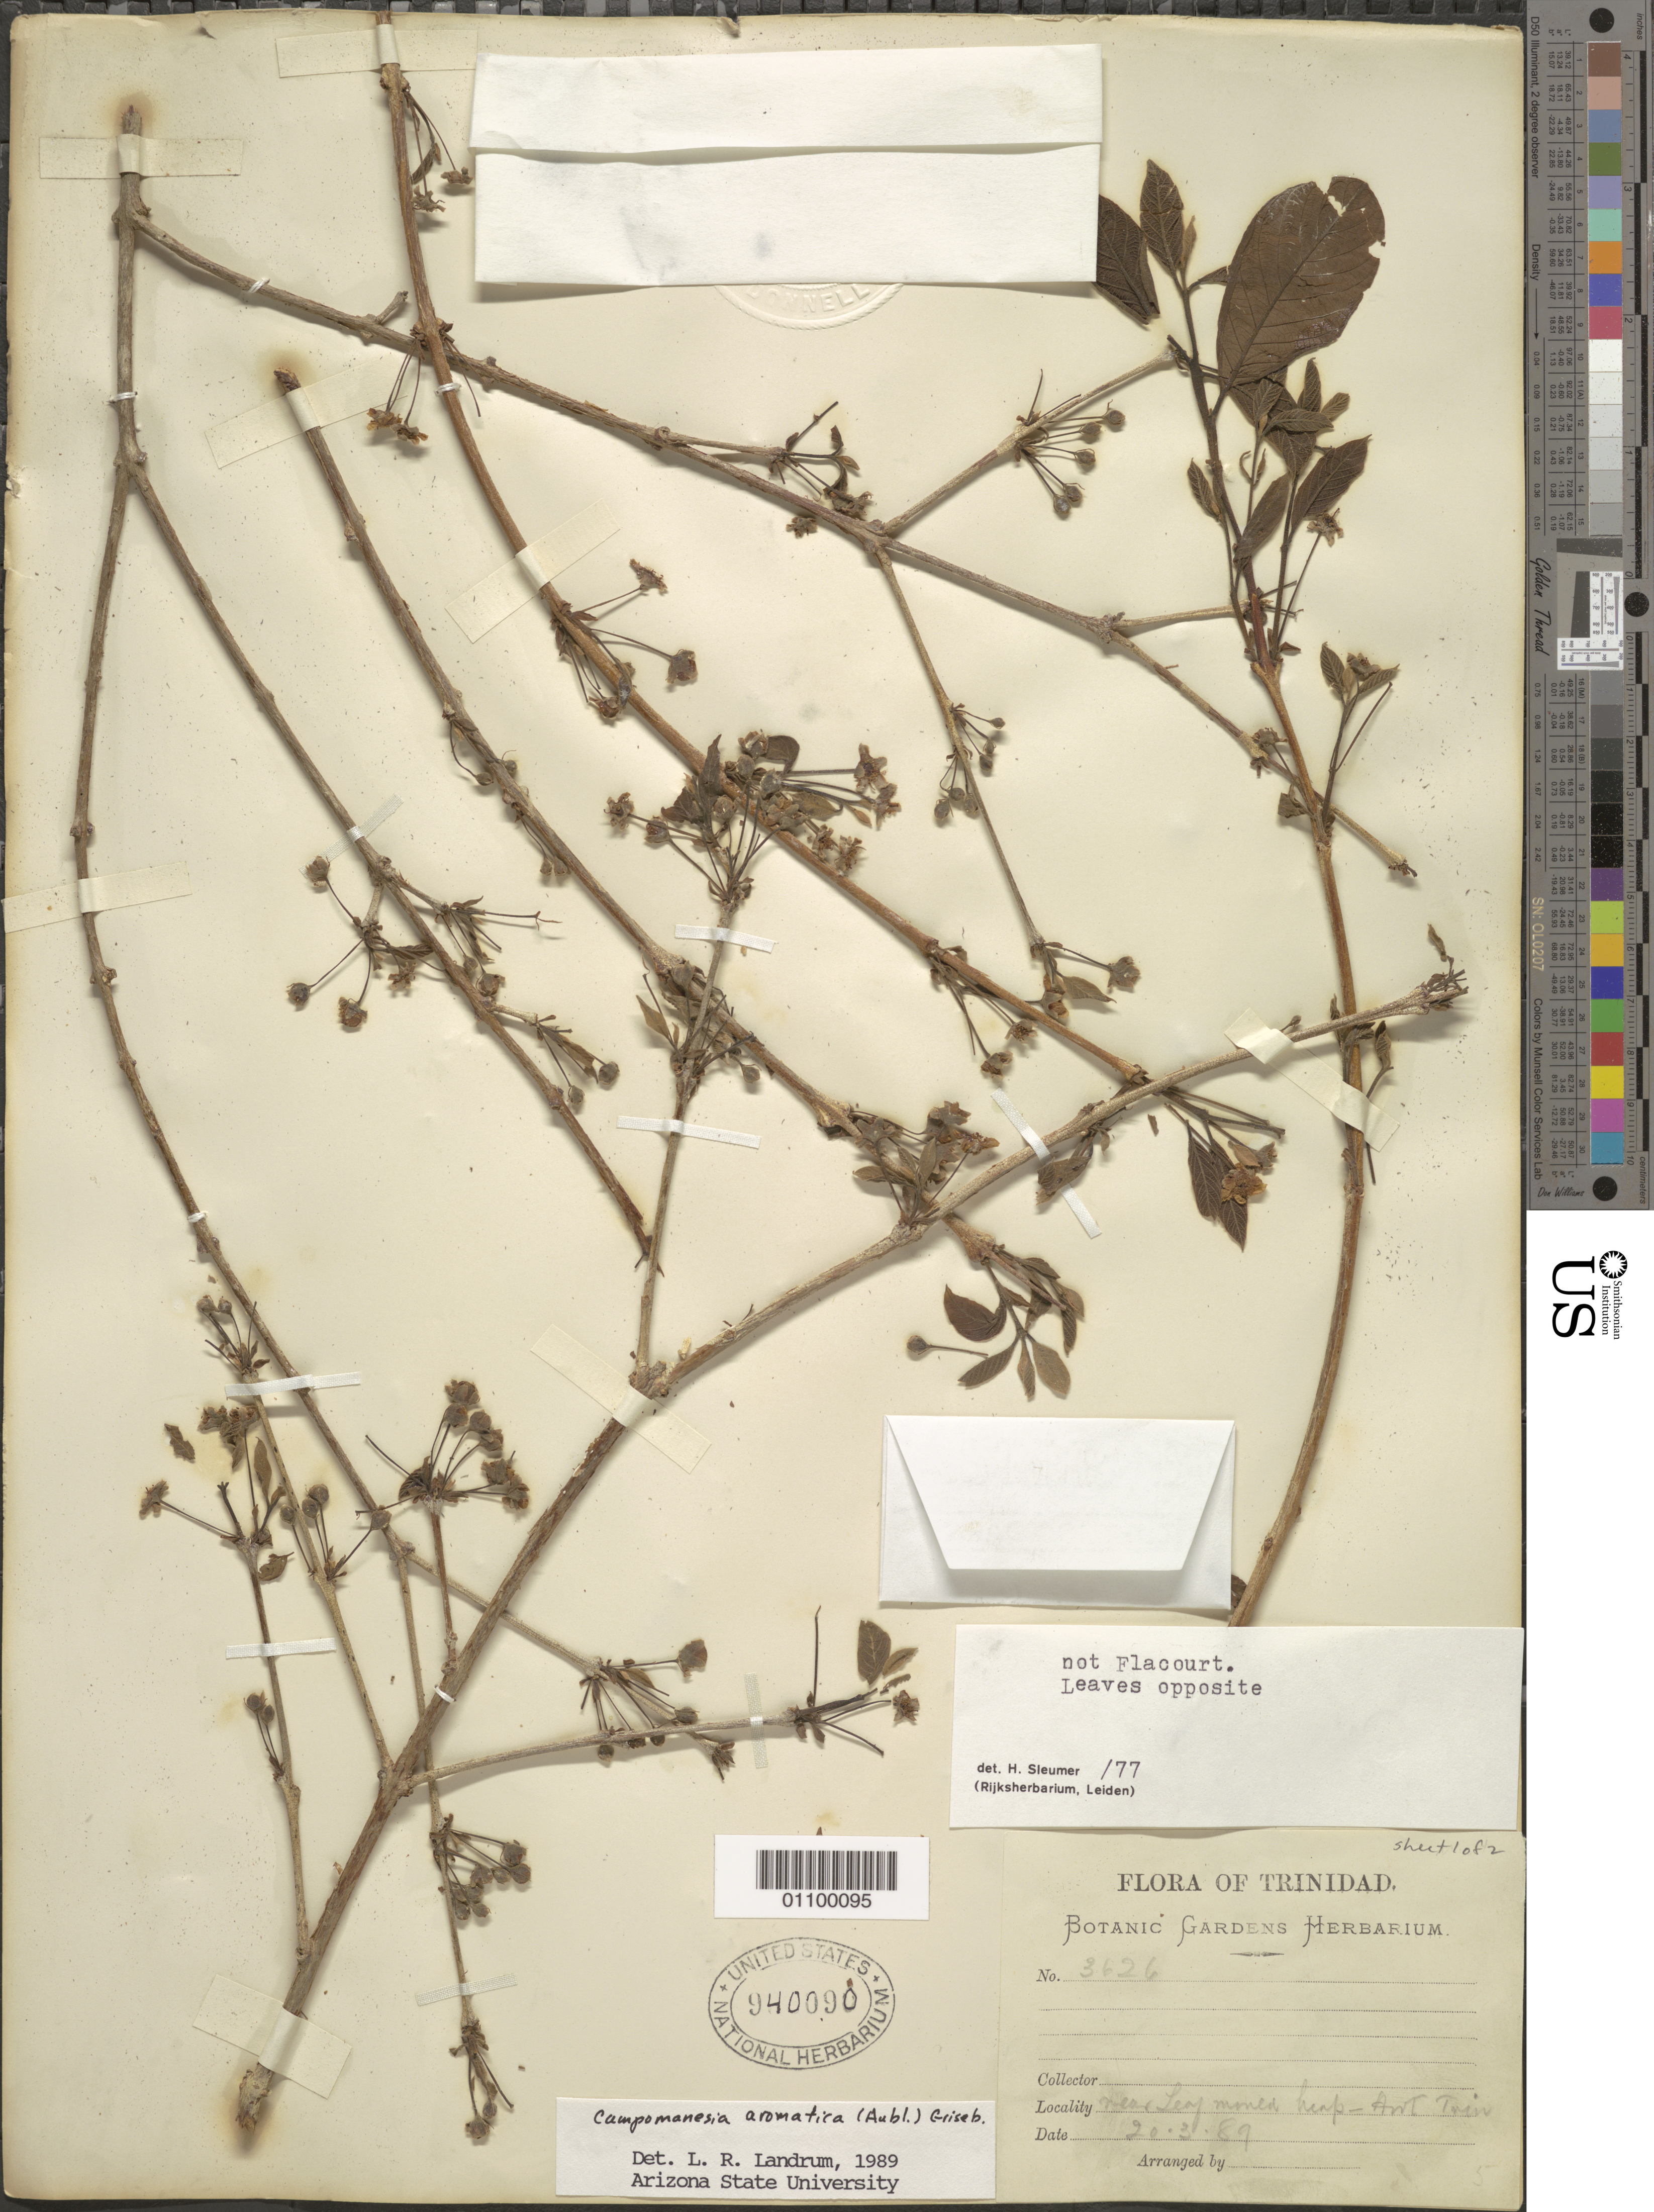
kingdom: Plantae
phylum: Tracheophyta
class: Magnoliopsida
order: Myrtales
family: Myrtaceae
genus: Campomanesia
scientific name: Campomanesia aromatica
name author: (Aubl.) Griseb.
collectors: Botanic Gardens Herbarium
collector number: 3626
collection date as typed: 20 Mar 1889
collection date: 1889-03-20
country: Trinidad and Tobago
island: Trinidad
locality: near Leaf moned heap - Ant Trail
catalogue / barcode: US 940090